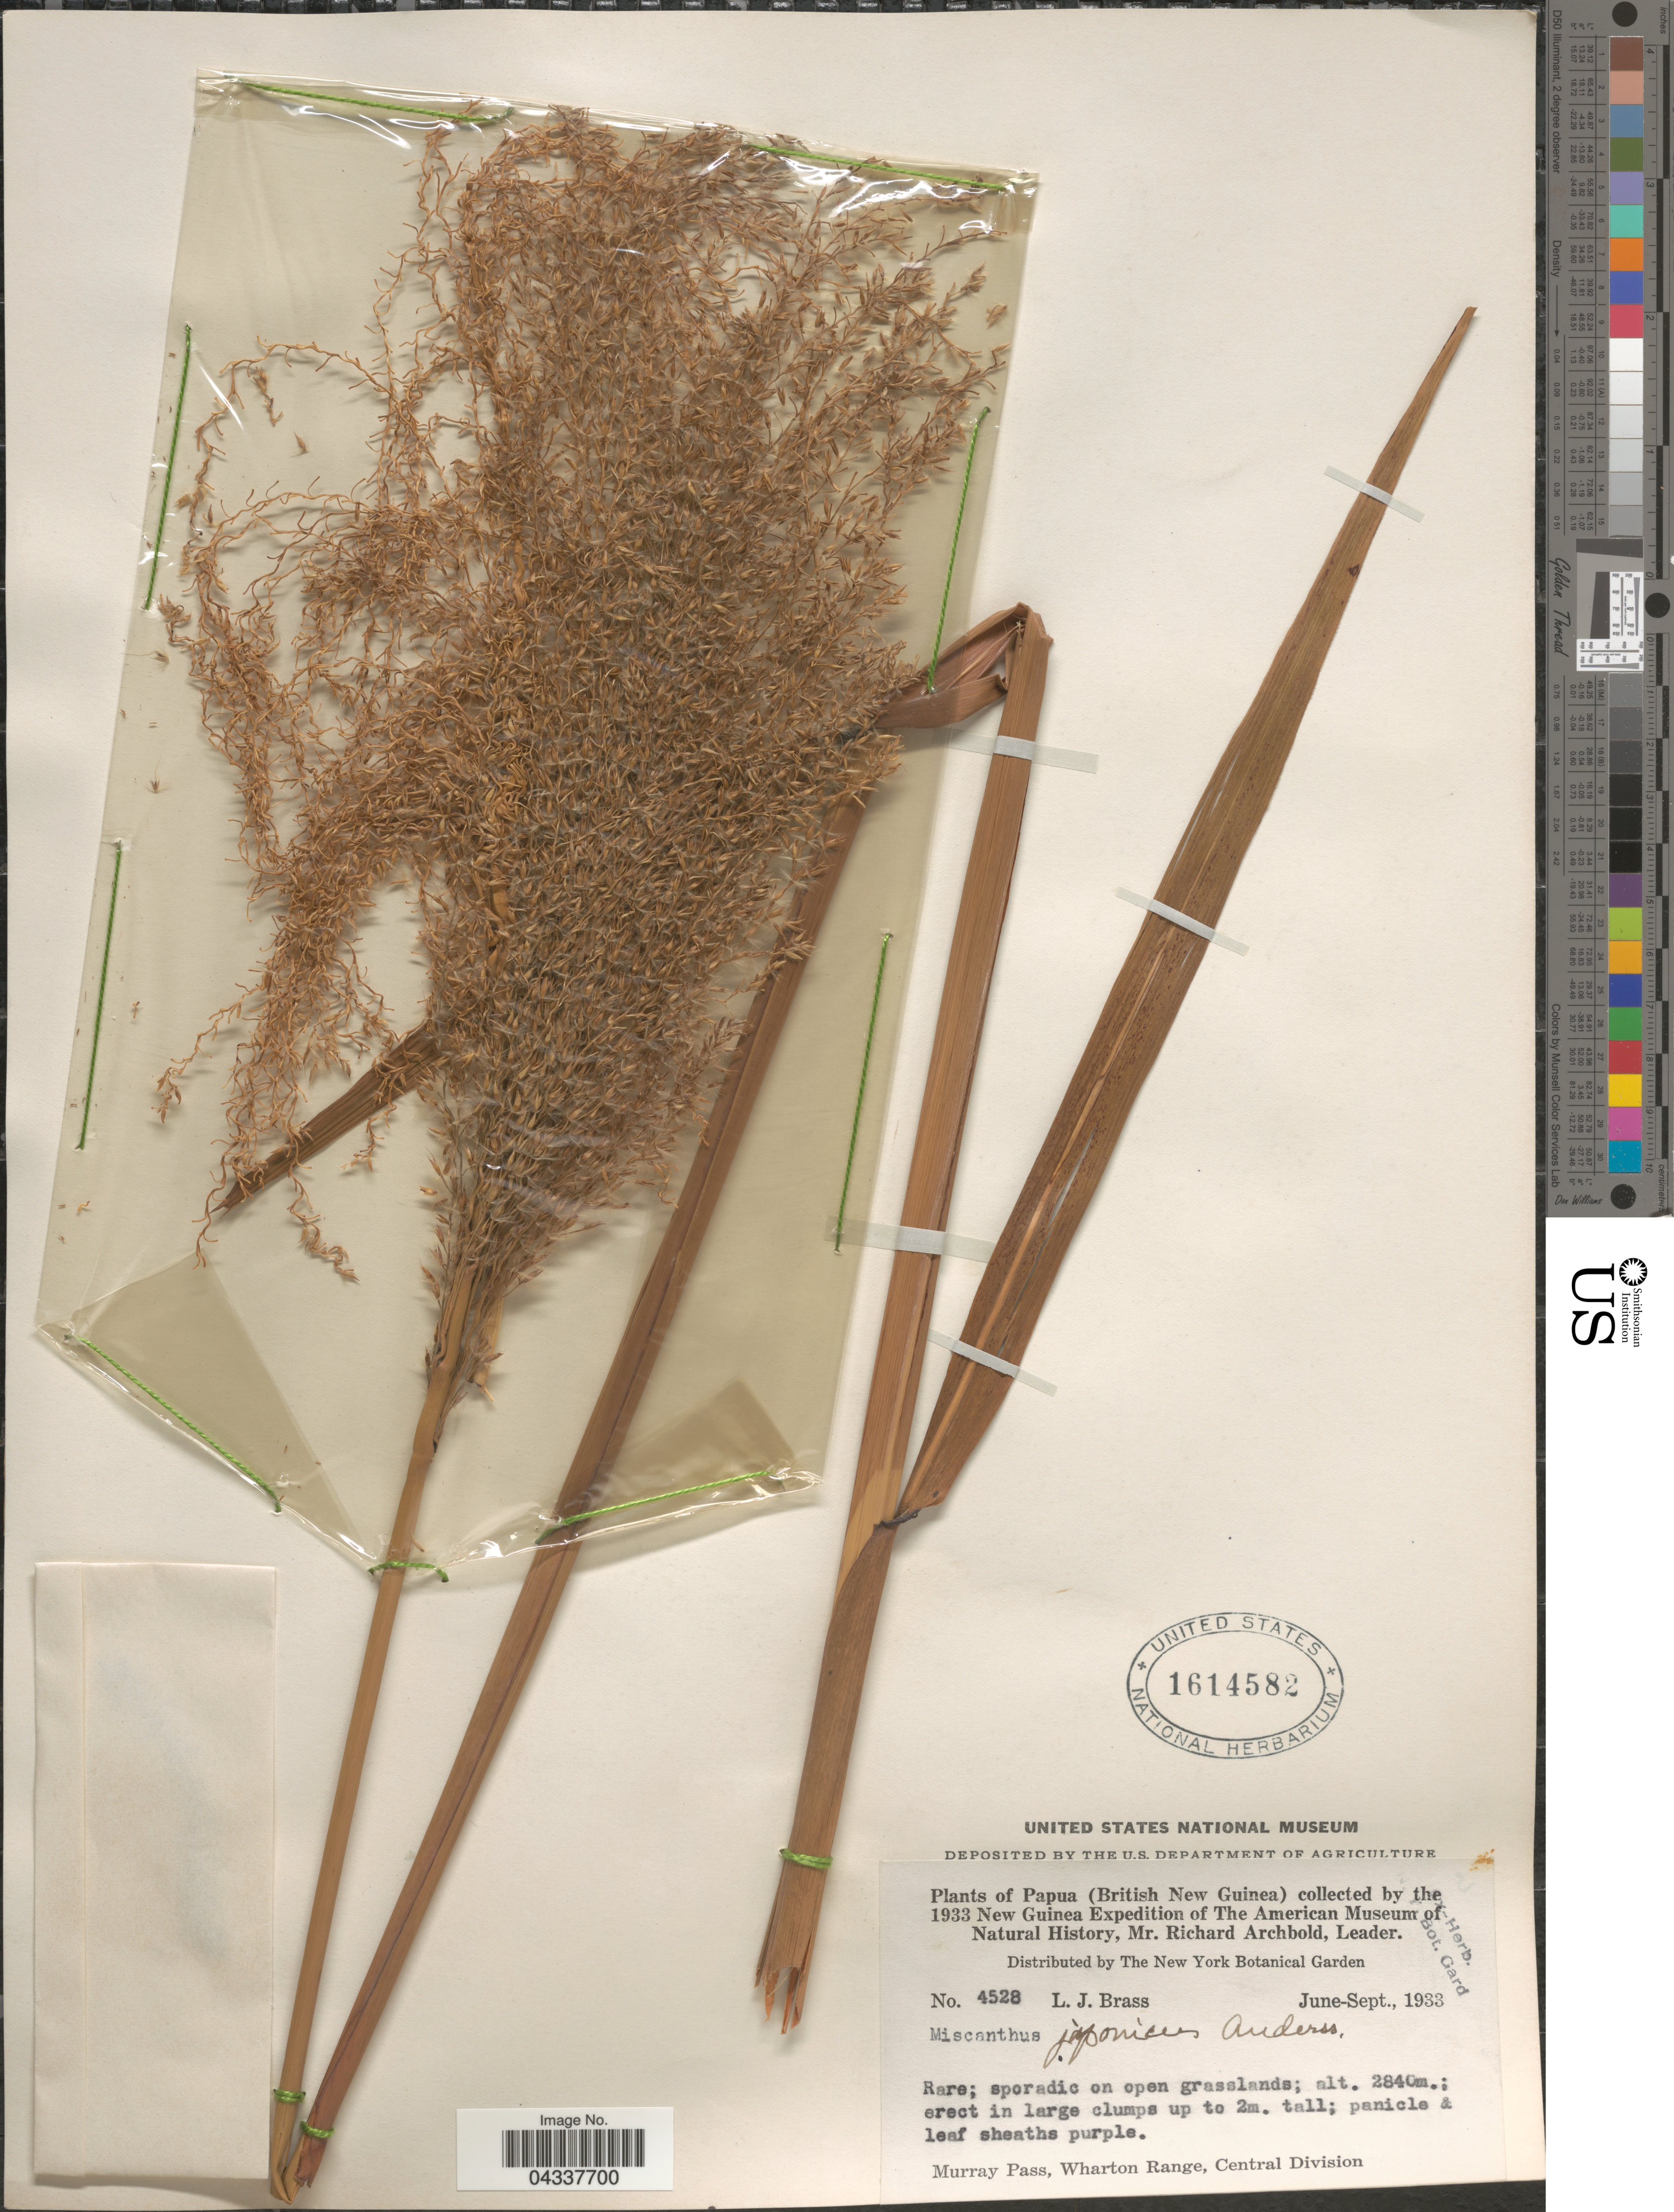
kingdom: Plantae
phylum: Tracheophyta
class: Liliopsida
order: Poales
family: Poaceae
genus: Miscanthus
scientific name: Miscanthus sinensis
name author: Andersson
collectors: L. J. Brass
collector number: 4528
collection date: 1933-06/1933-09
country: Papua New Guinea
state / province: Central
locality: Papua (British New Guinea). 1933 New Guinea Expedition of The American Museum of Natural History, Mr. Richard Archbold. Murray Pass, Wharton Range, Central Division.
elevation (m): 2840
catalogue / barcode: US 1614582